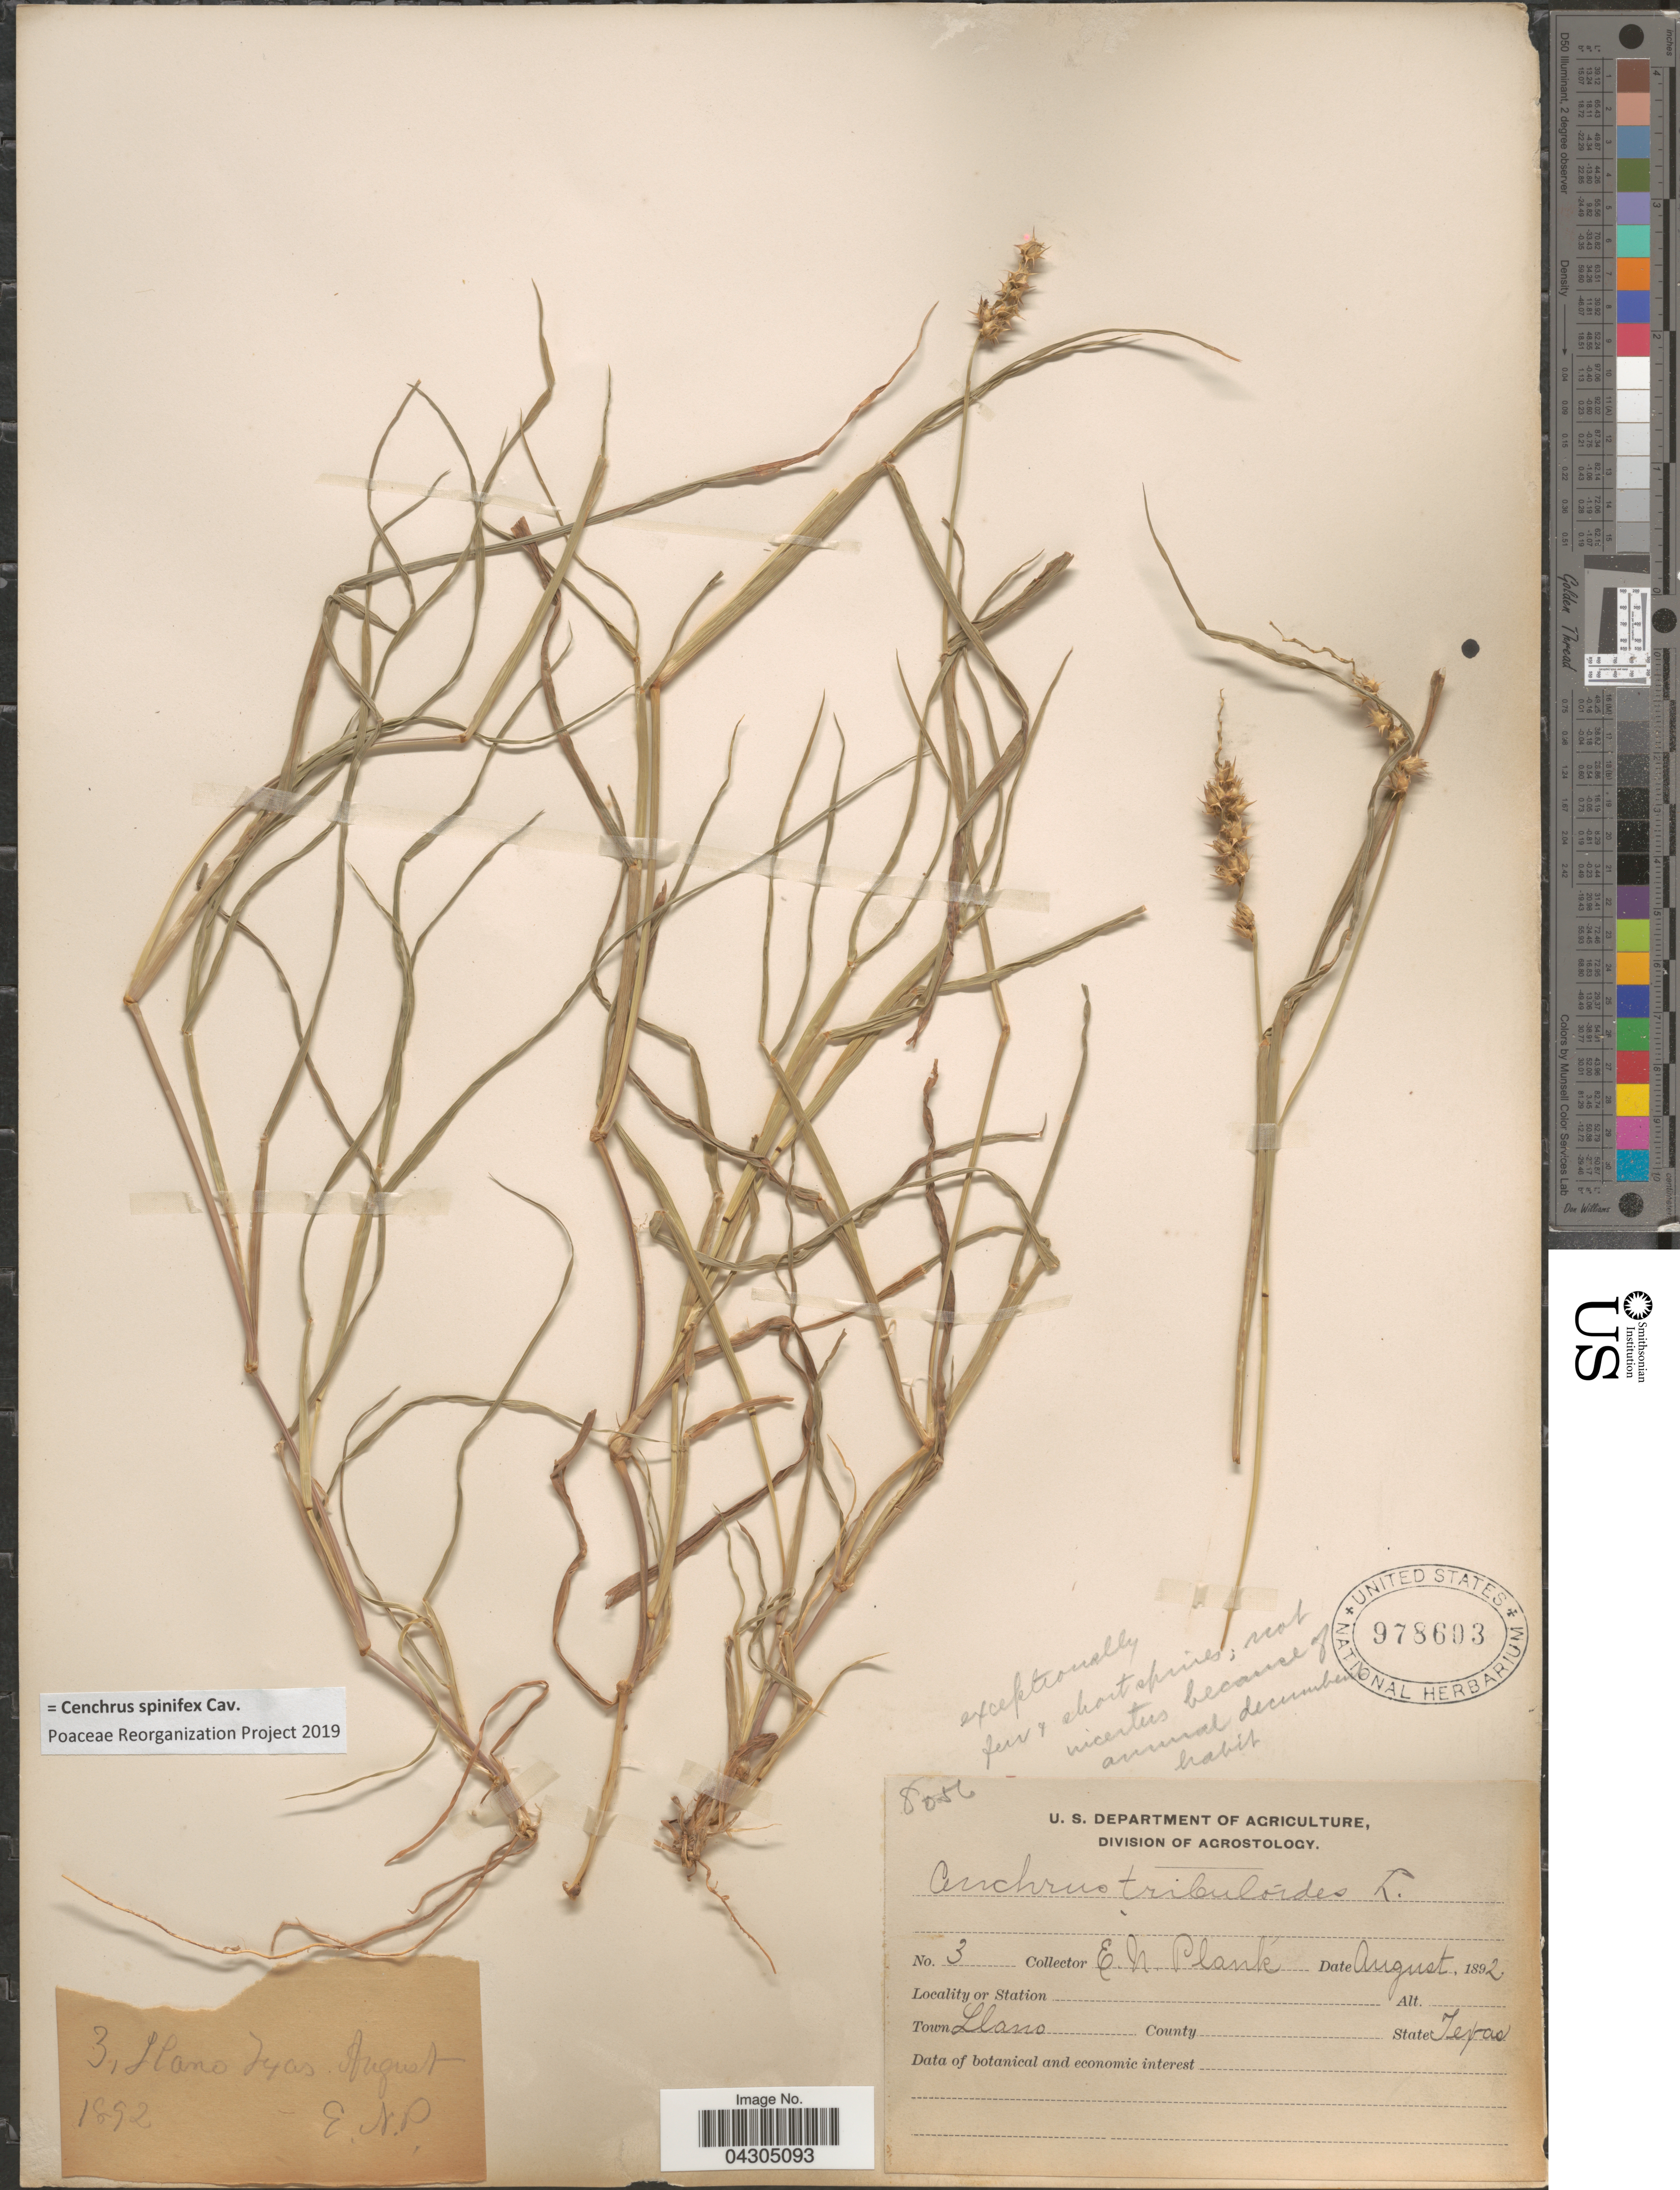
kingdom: Plantae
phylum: Tracheophyta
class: Liliopsida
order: Poales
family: Poaceae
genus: Cenchrus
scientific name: Cenchrus spinifex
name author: Cav.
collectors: E. Plank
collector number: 3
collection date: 1892-08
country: United States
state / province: Texas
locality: Town Llano.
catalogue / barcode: US 978603